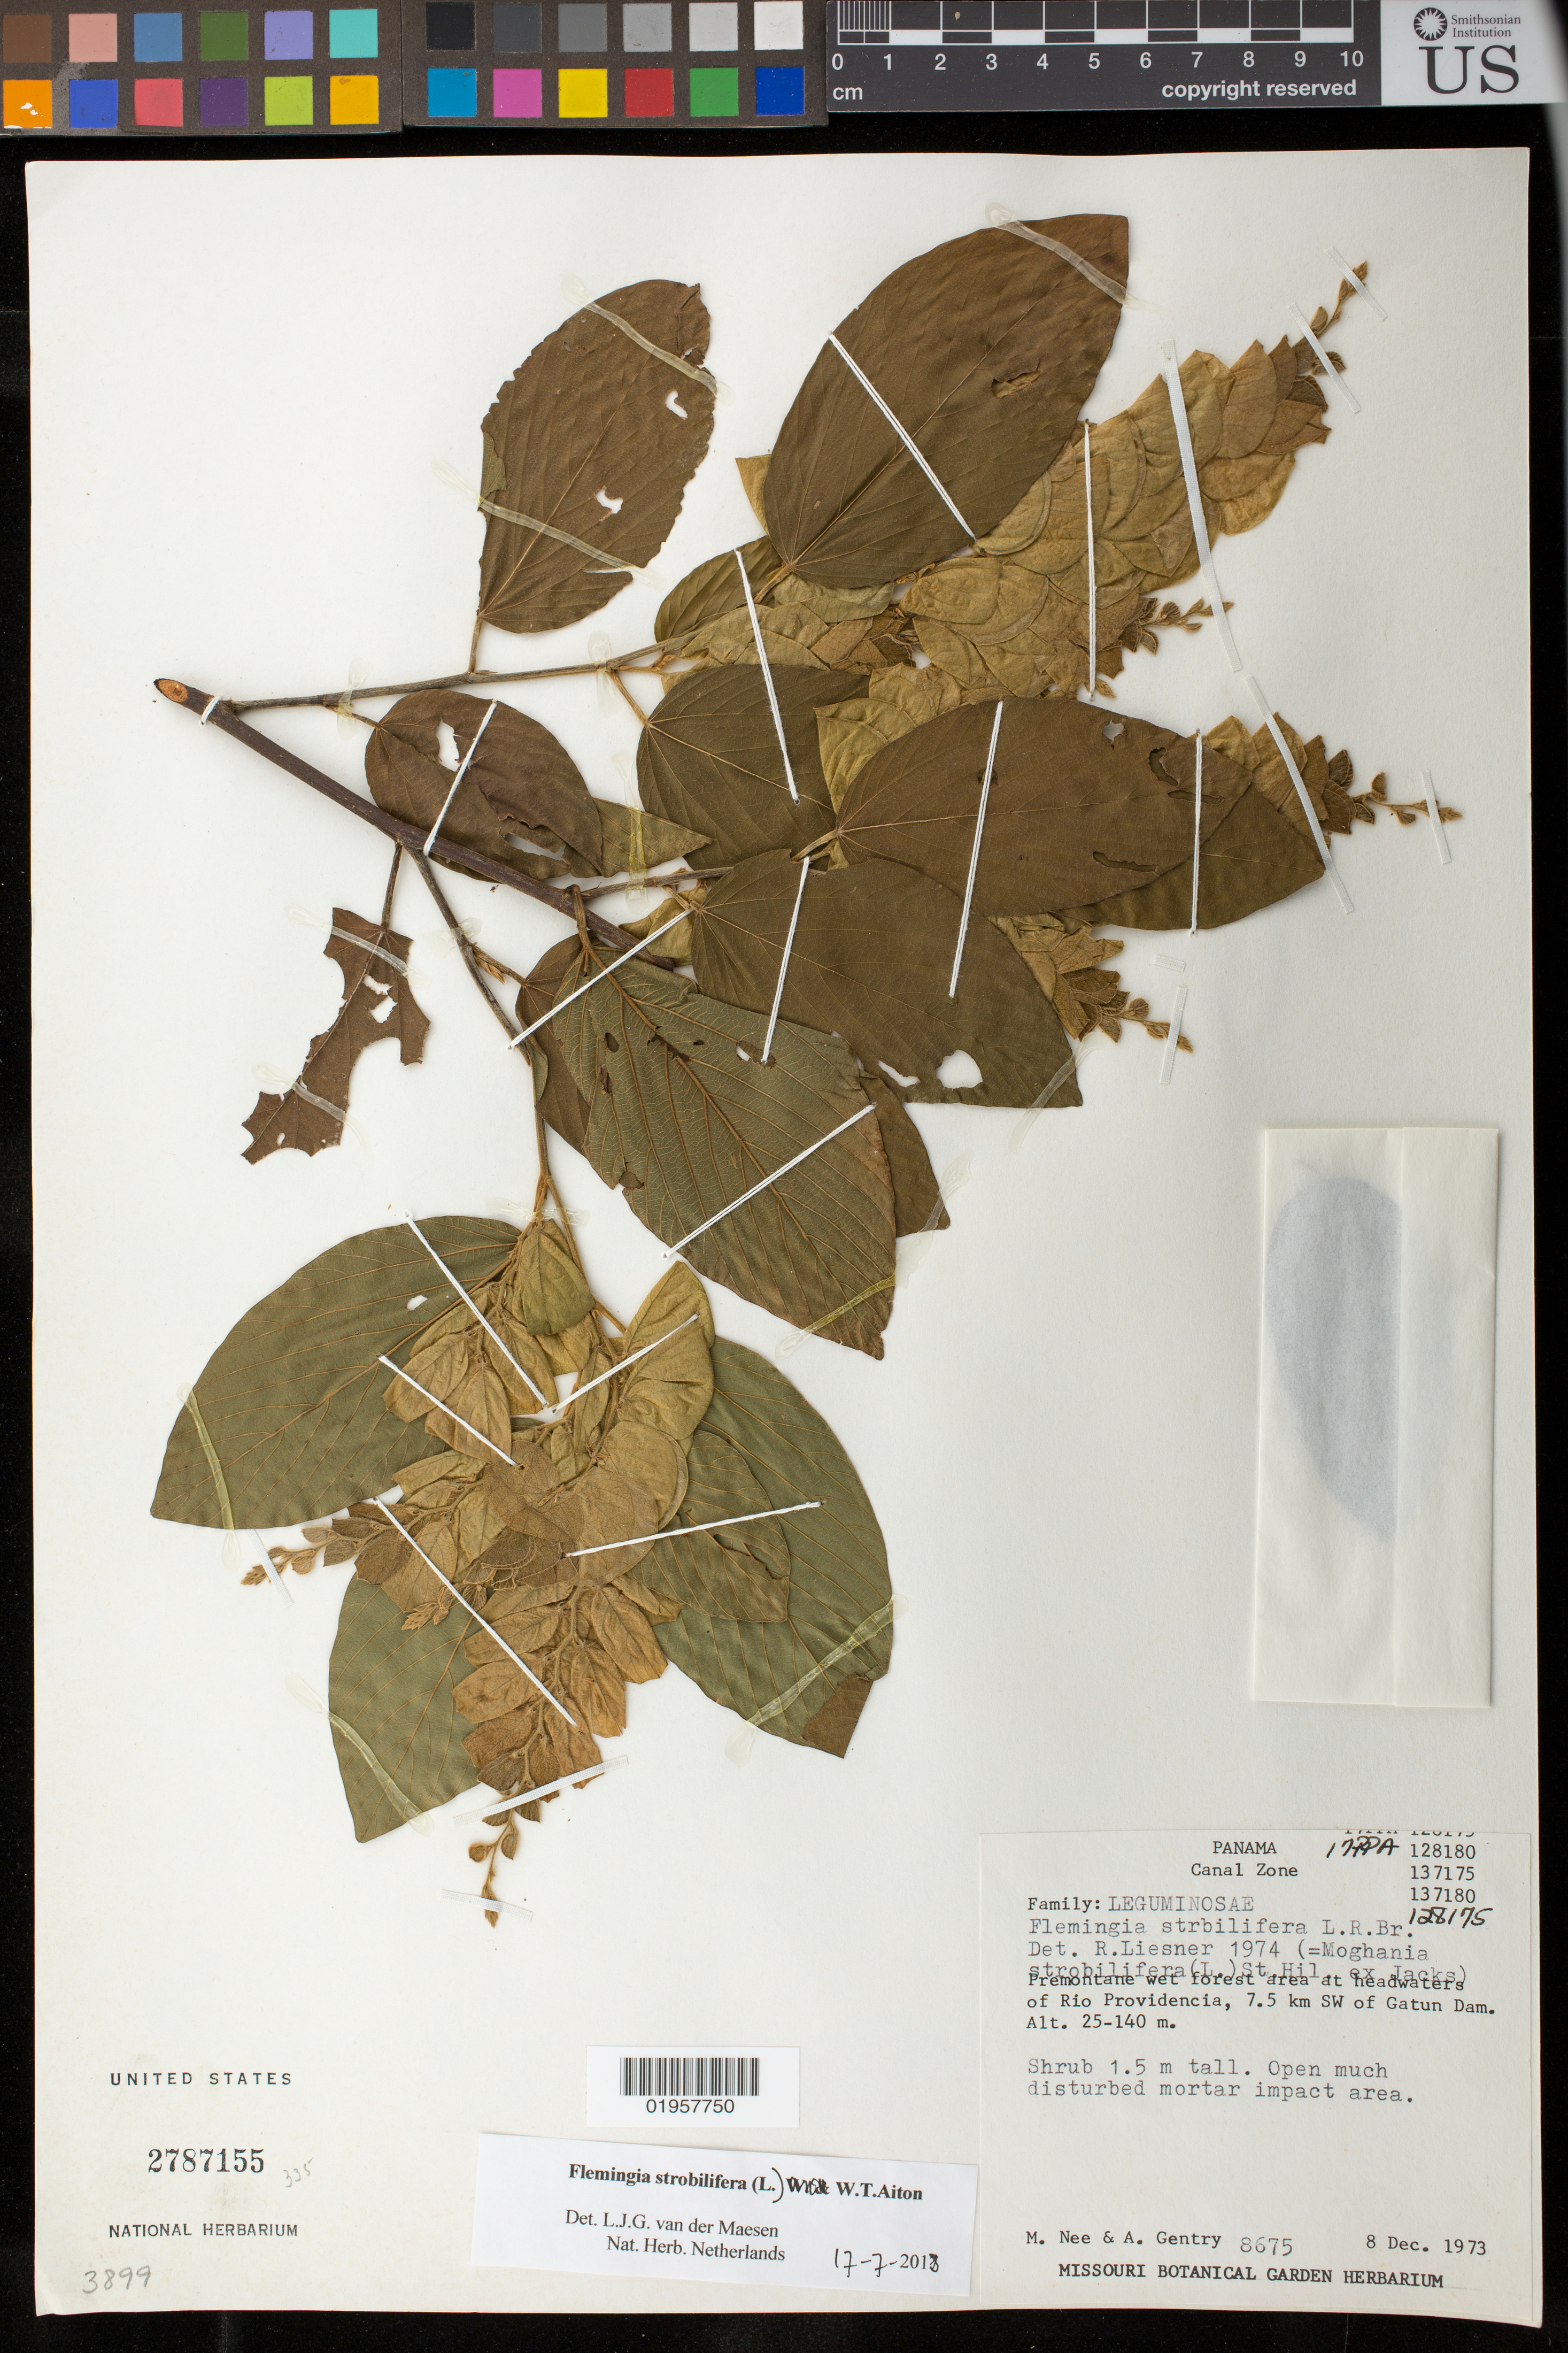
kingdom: Plantae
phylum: Tracheophyta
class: Magnoliopsida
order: Fabales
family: Fabaceae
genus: Flemingia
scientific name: Flemingia strobilifera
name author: (L.) W.T. Aiton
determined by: Van Der Maesen, L. J. G., (WAG), Wageningen University (Netherlands)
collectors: M. Nee & A. H. Gentry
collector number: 8675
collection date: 1973-12-08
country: Panama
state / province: Colón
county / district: Canal Zone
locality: Rio Providencia, headwaters; 7.5 km SW of Gatun Dam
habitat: Premontane forest area at headwaters of river. Open, much disturbed mortar impact area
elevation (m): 25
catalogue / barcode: US 2787155